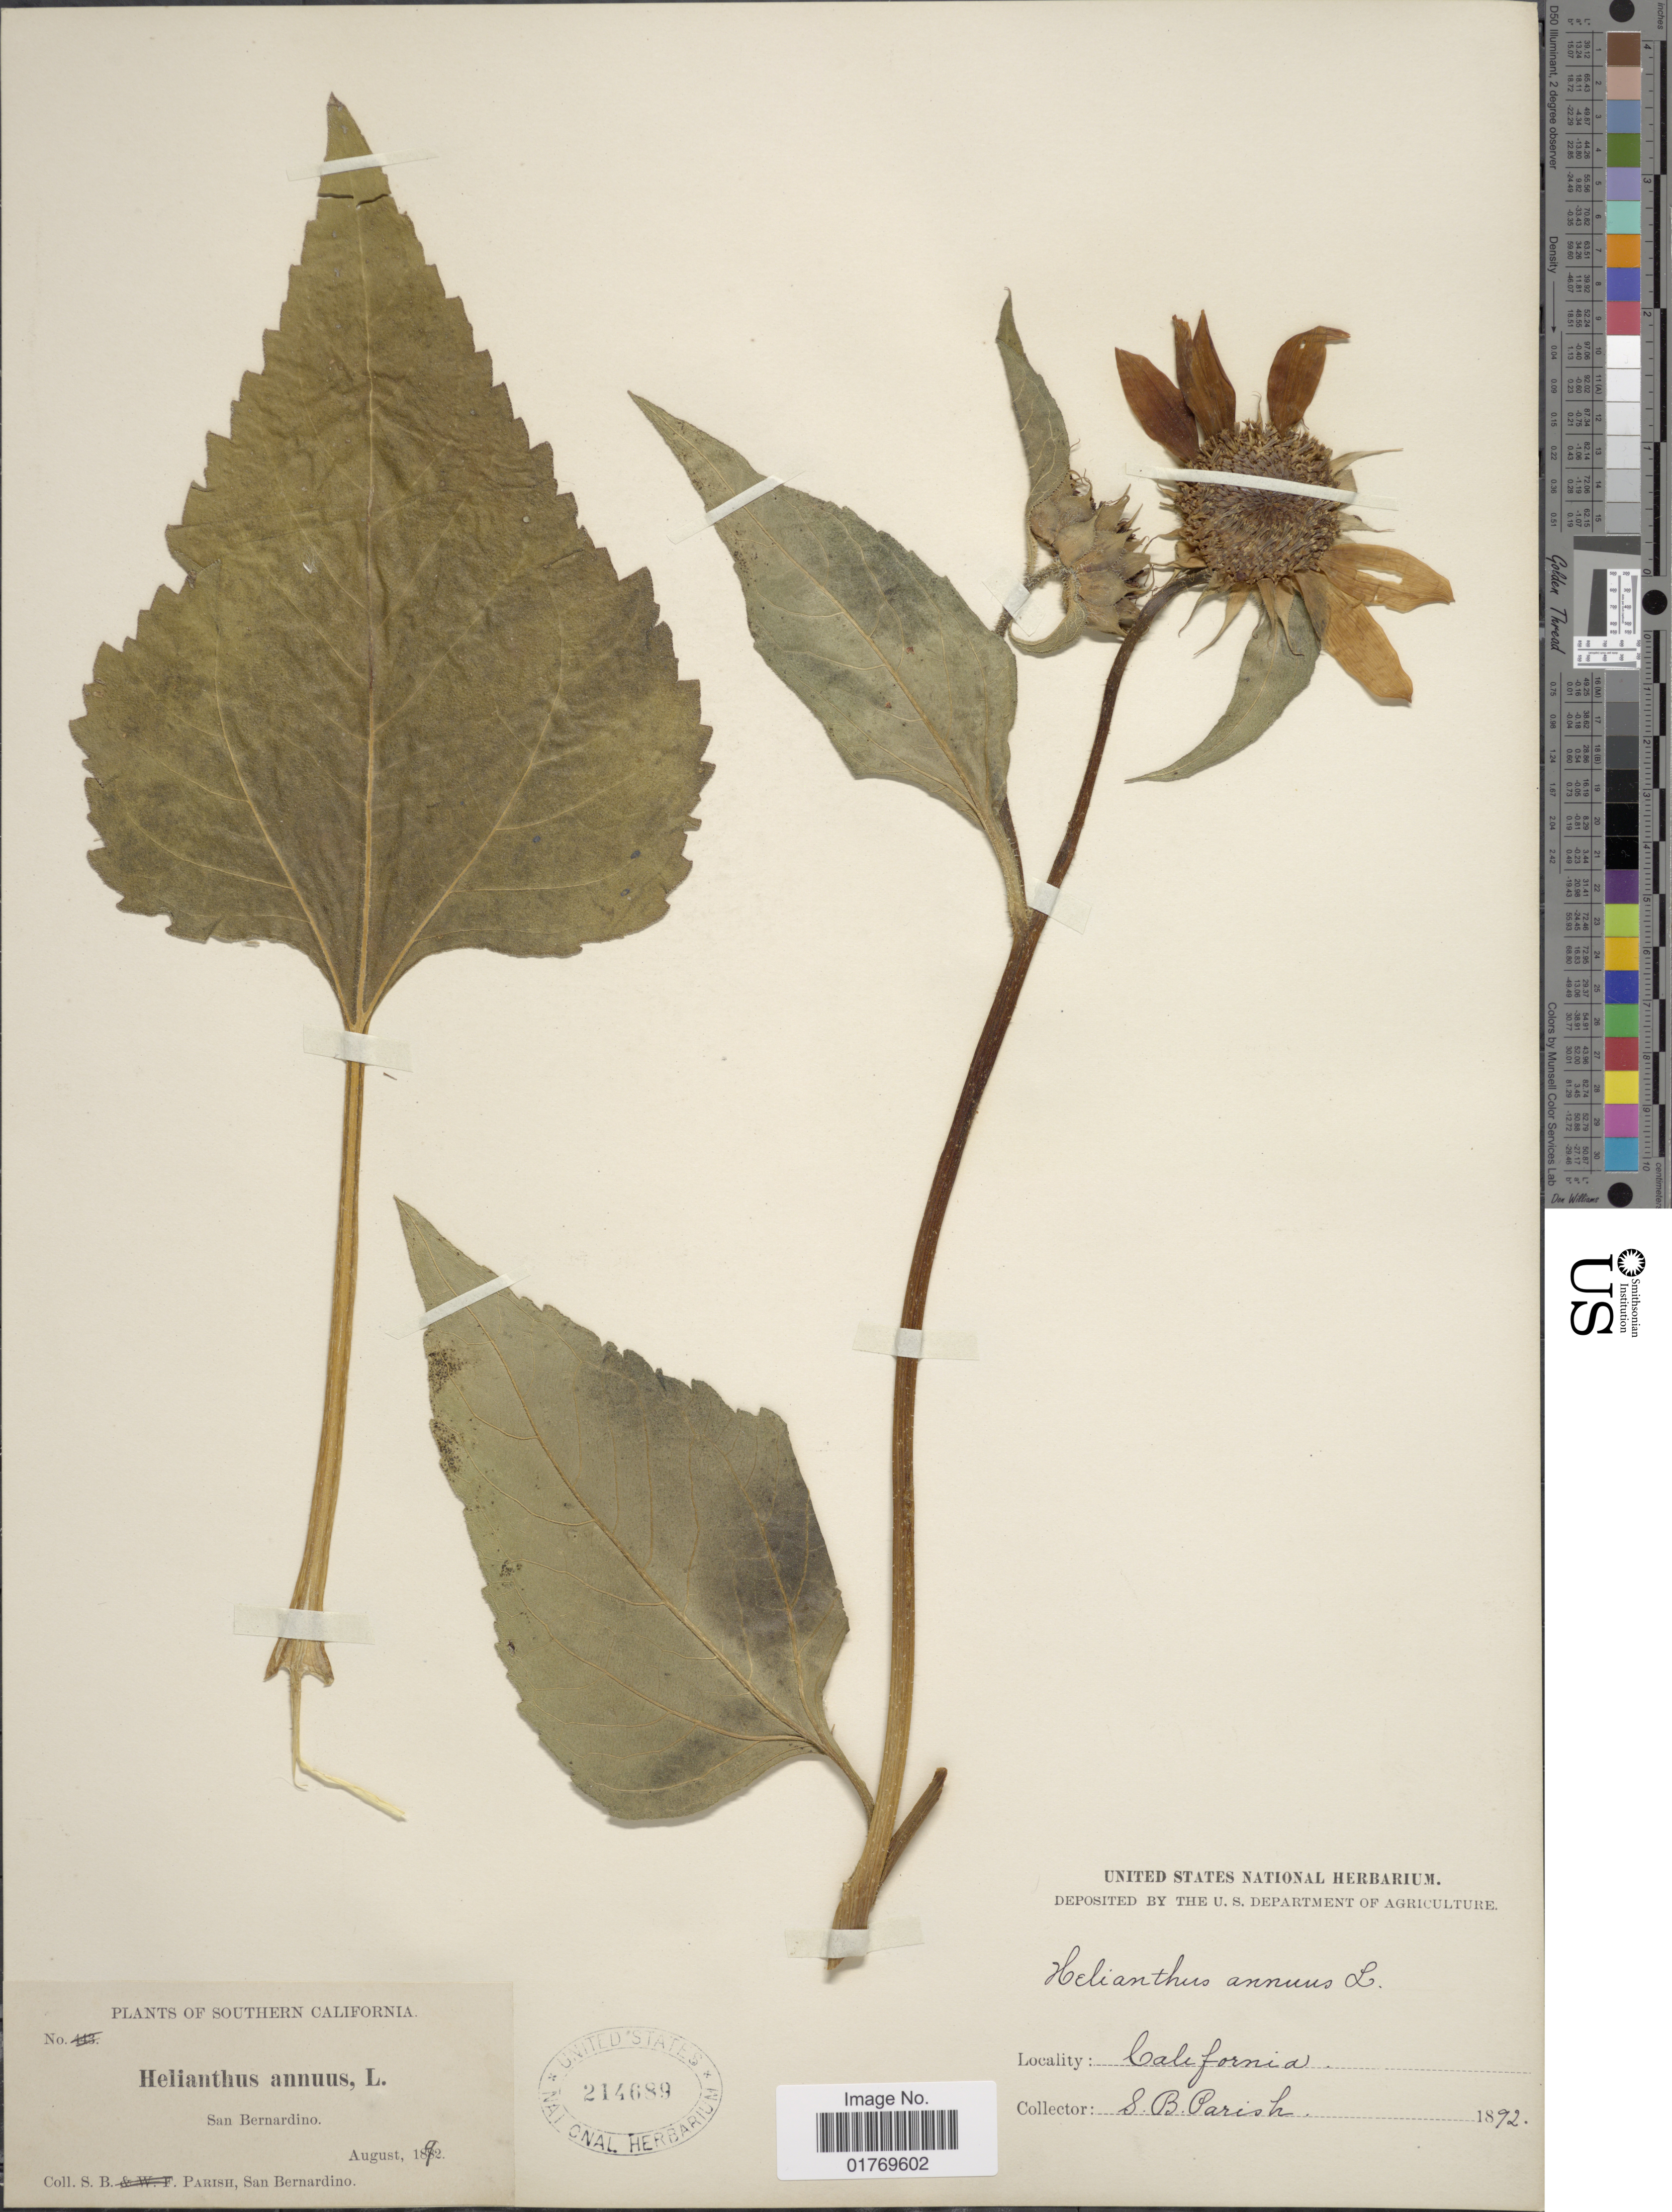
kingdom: Plantae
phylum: Tracheophyta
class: Magnoliopsida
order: Asterales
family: Asteraceae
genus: Helianthus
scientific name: Helianthus annuus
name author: L.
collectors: S. B. Parish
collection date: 1892-08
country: United States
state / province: California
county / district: San Bernardino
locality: Southern California. San Bernardino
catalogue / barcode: US 214689